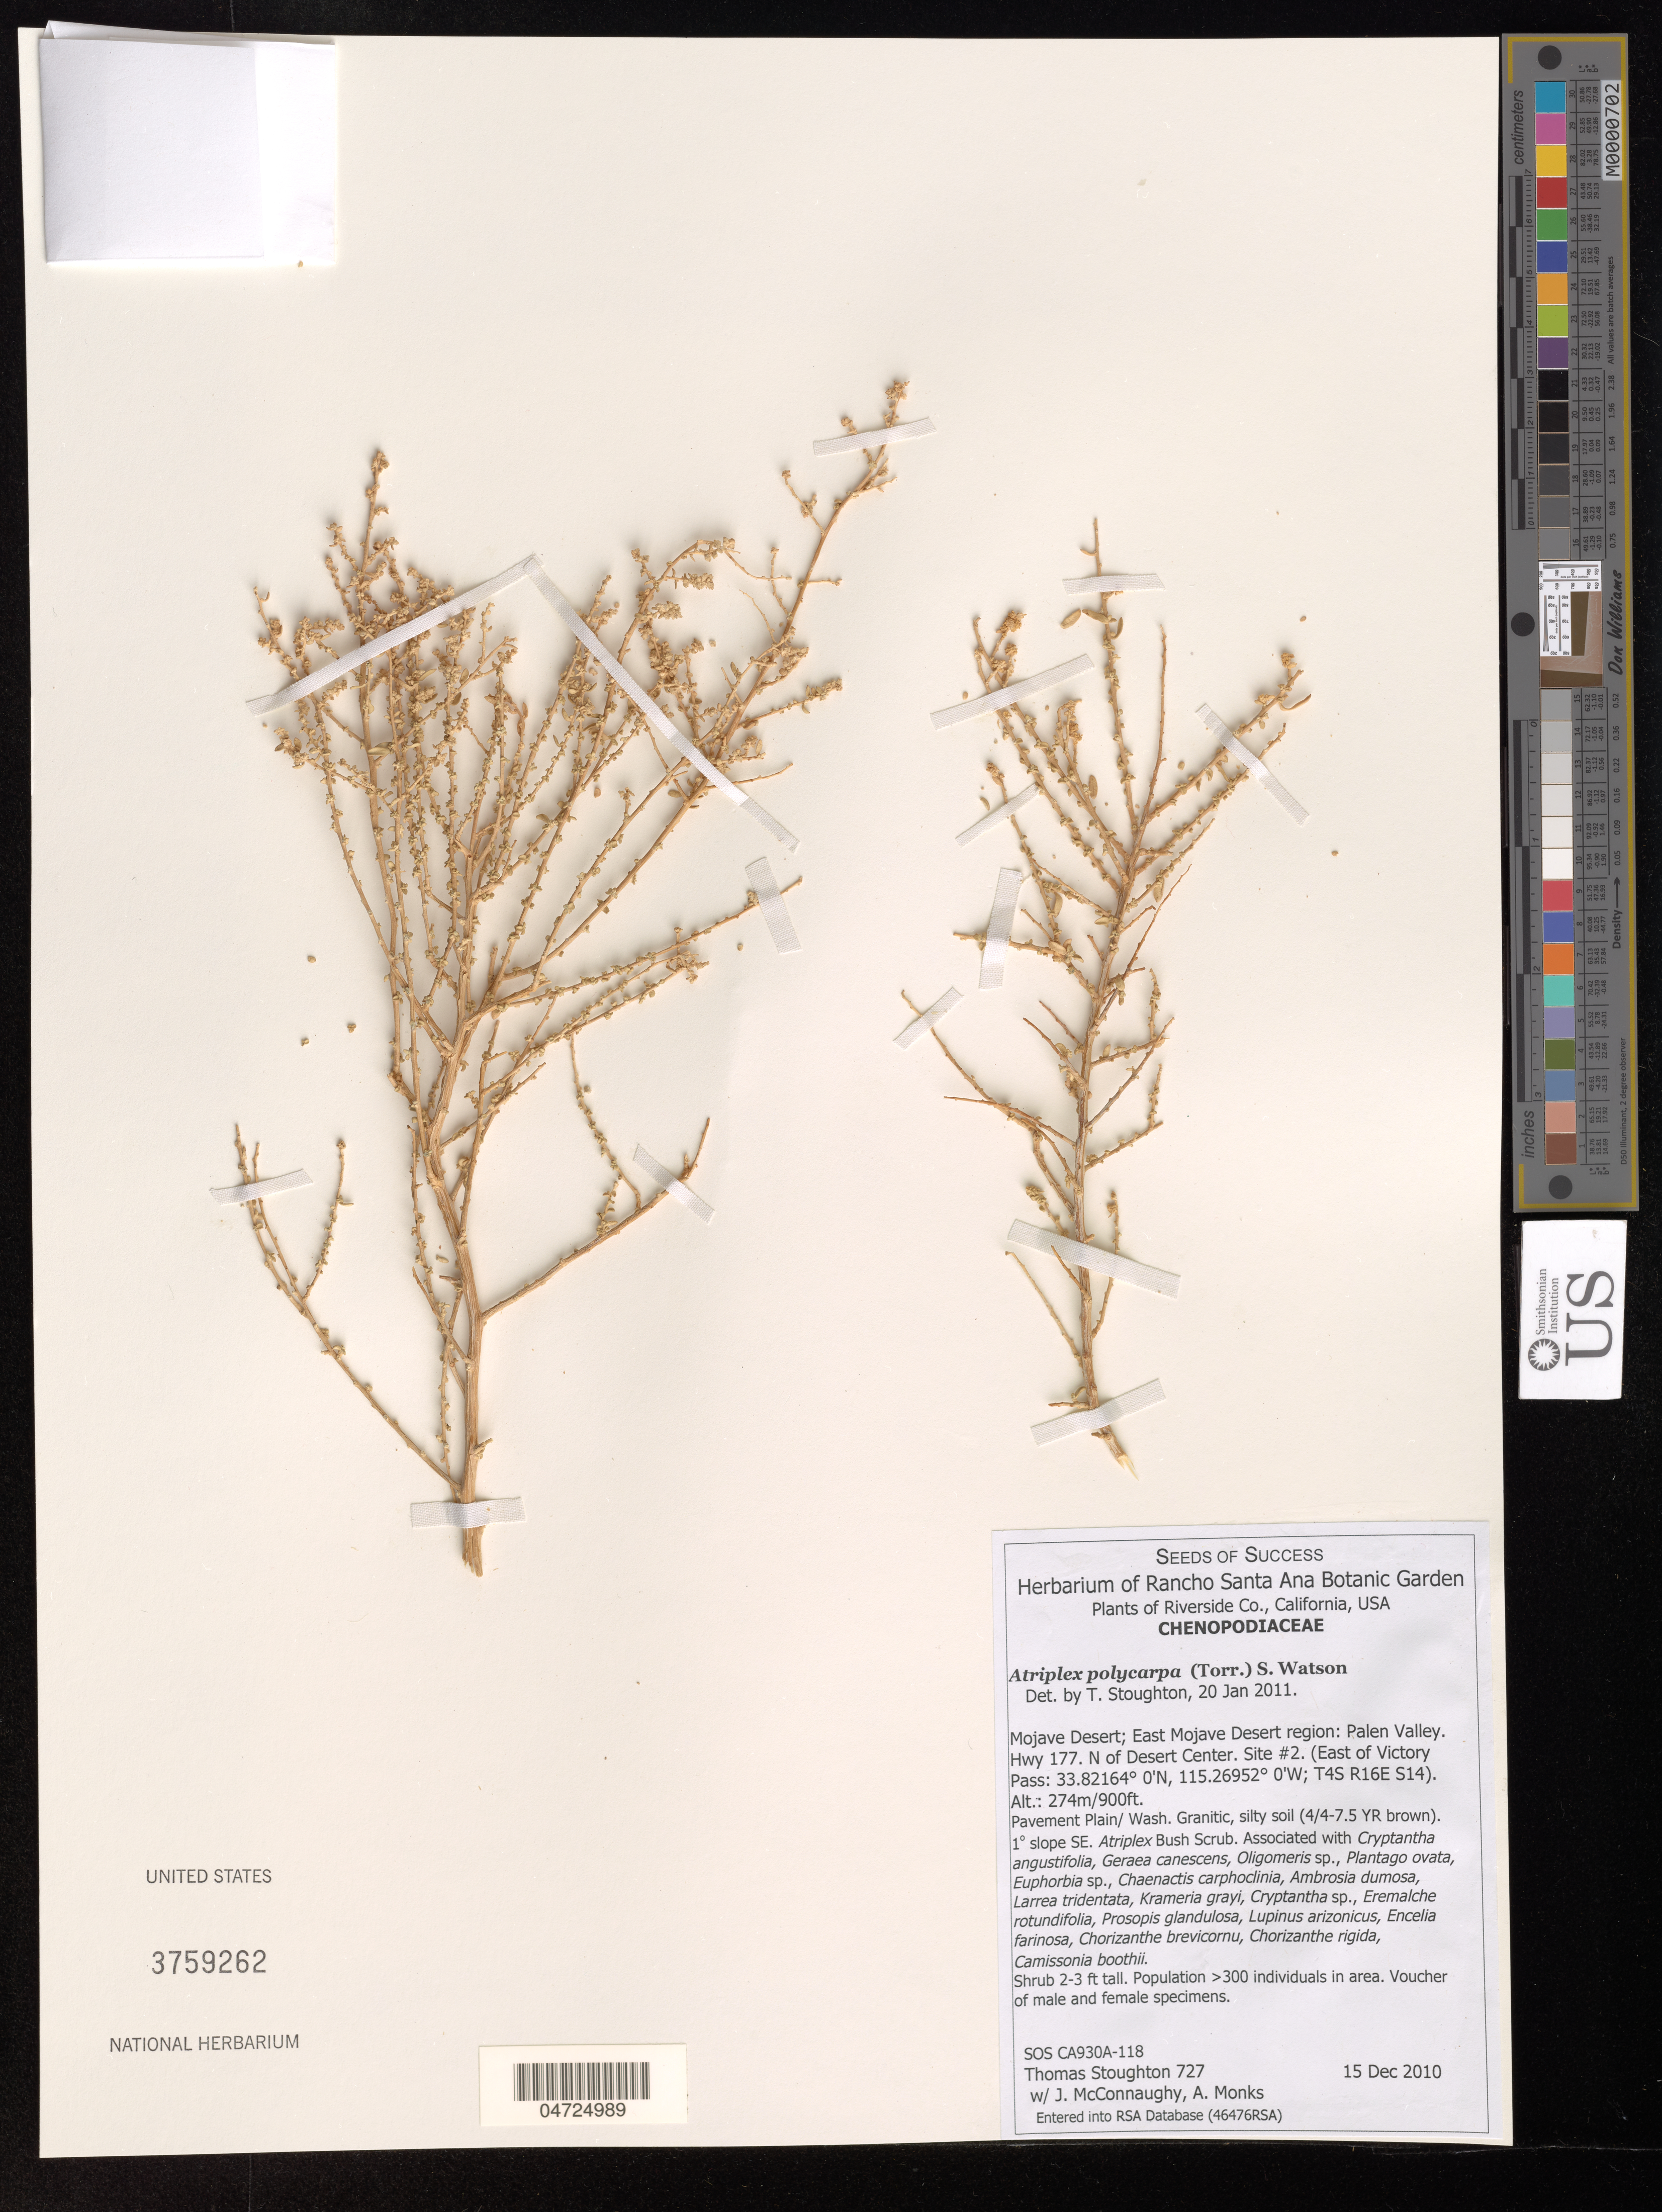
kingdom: Plantae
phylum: Tracheophyta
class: Magnoliopsida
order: Caryophyllales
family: Amaranthaceae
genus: Atriplex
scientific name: Atriplex polycarpa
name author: (Torr.) S. Watson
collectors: T. Stoughton, J. McConnaughy & A. Monks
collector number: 727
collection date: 2010-12-15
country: United States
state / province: California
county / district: Riverside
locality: Mojave Desert. East Mojave Desert Region: Palen Valley. Hwy 177 N of Desert Center. Site #2 (East of Victory Pass)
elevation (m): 274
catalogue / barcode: US 3759262